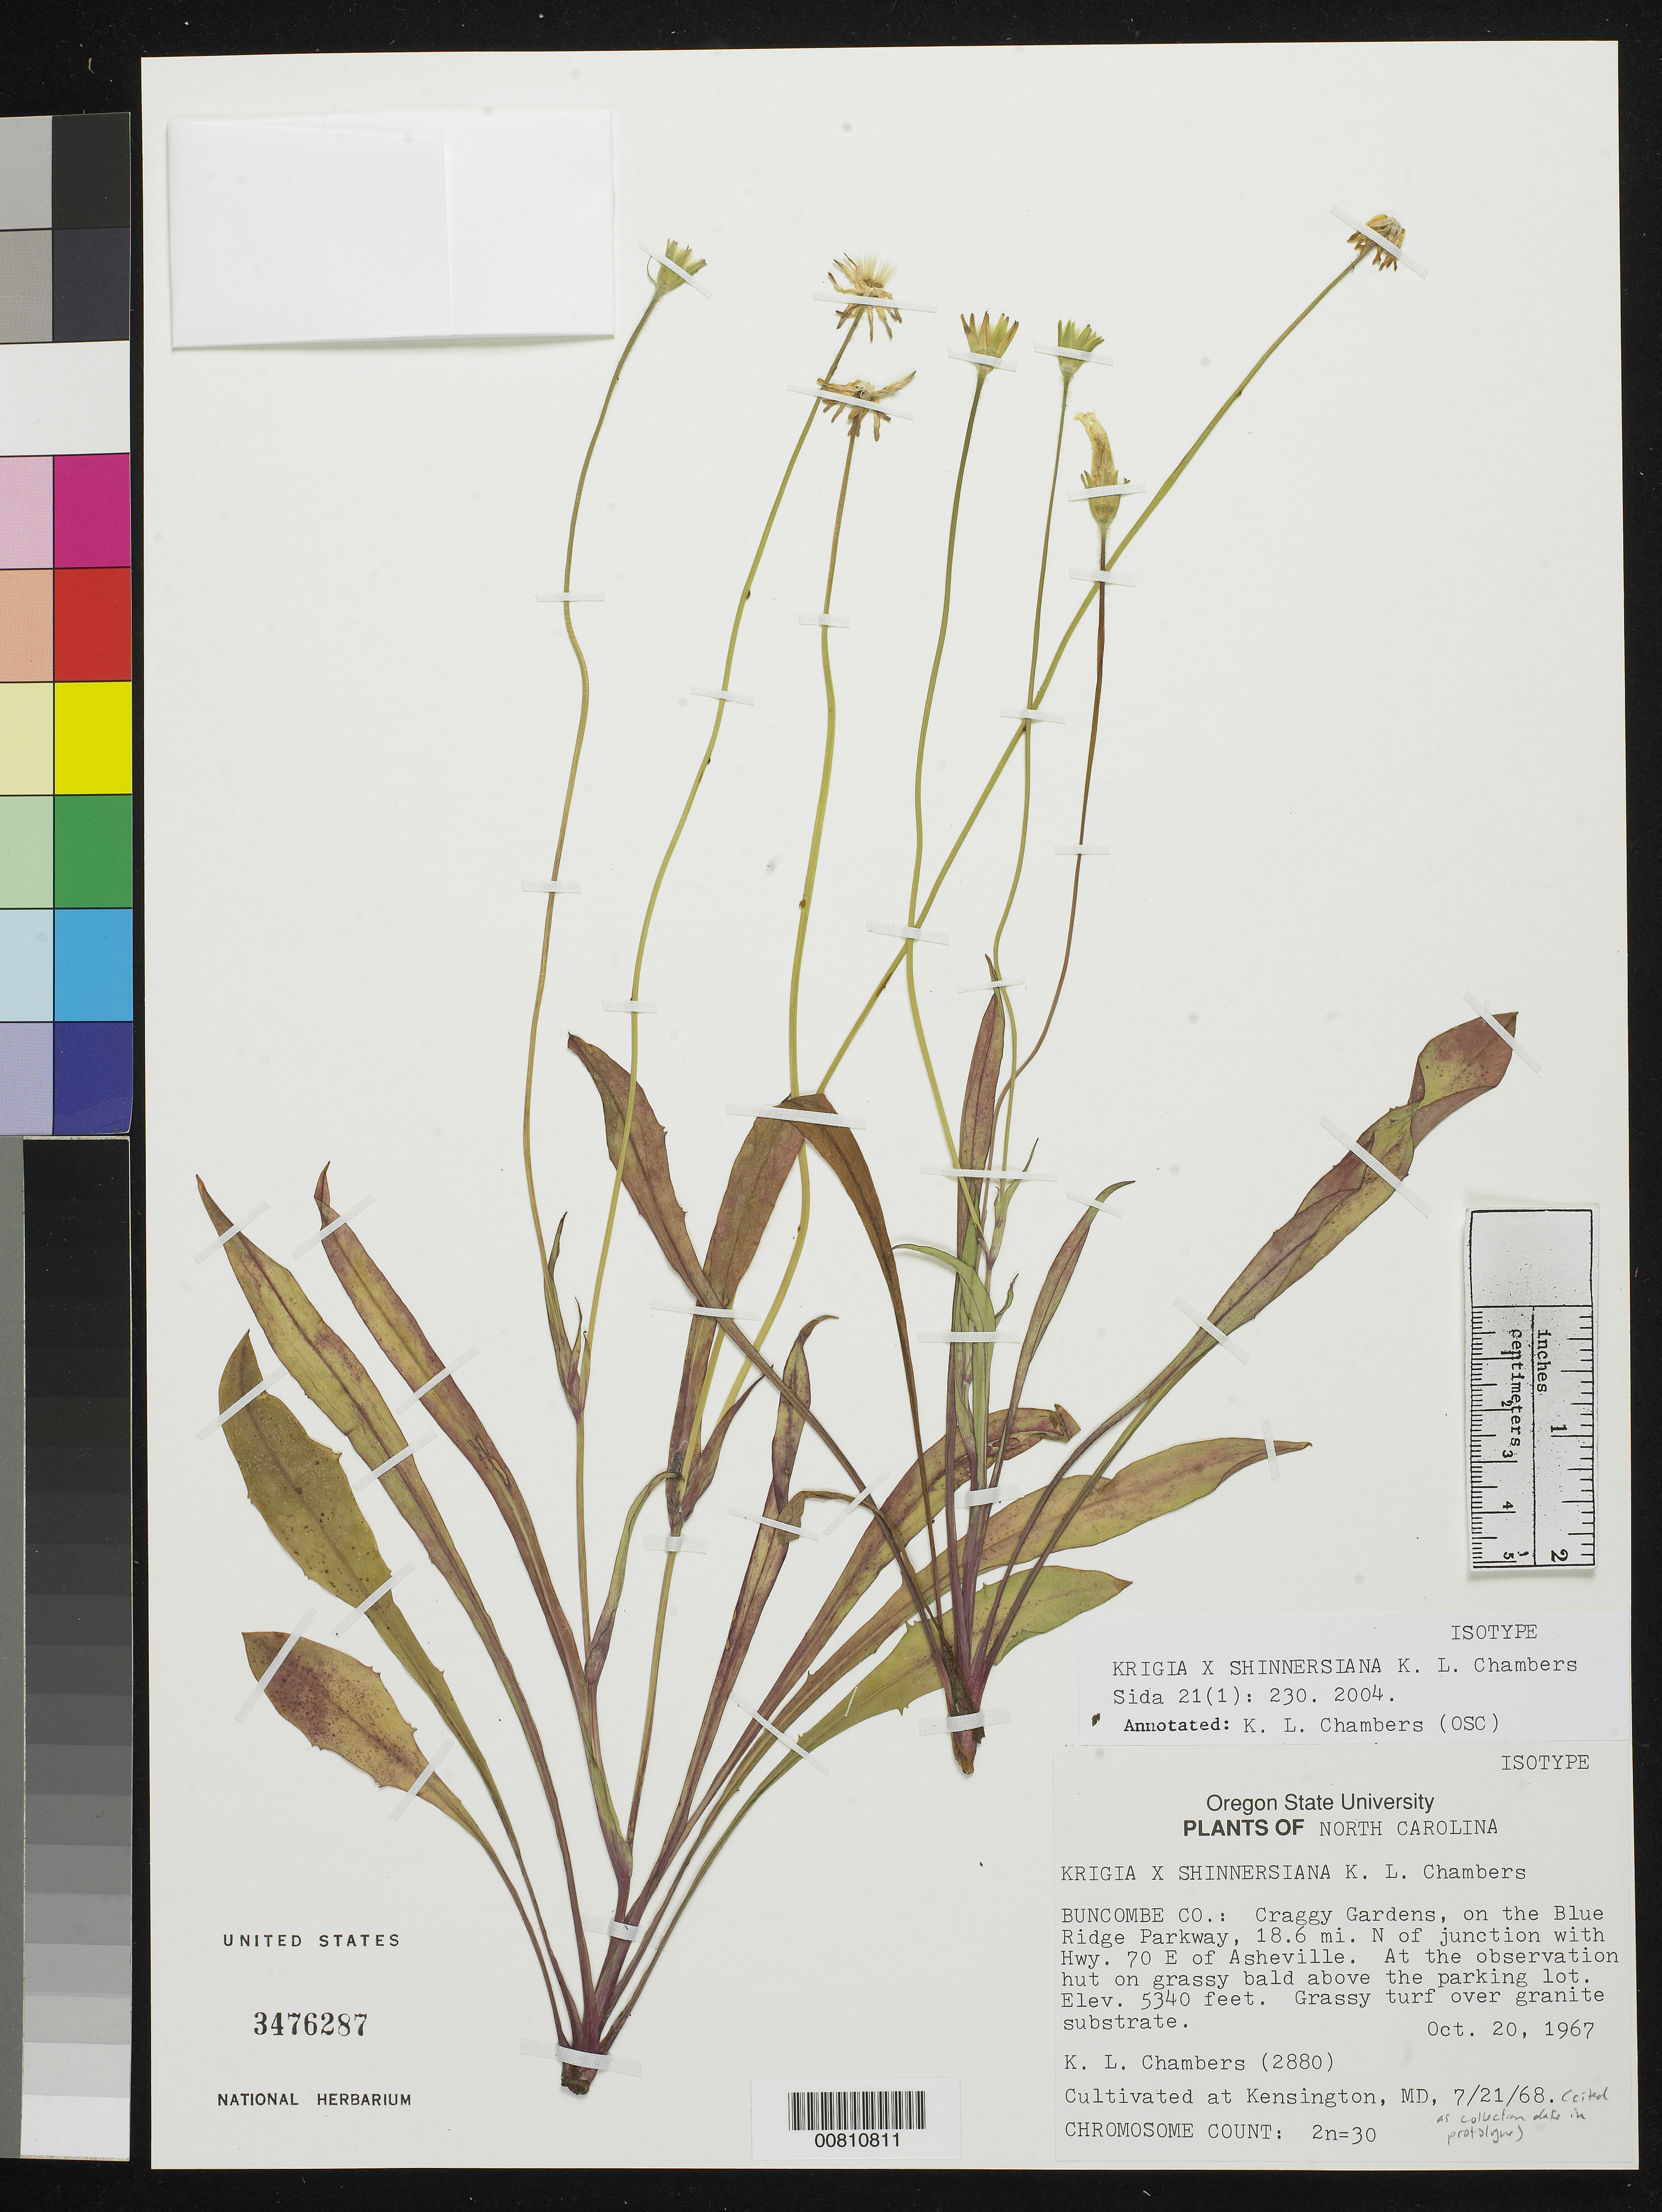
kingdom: Plantae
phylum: Tracheophyta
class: Magnoliopsida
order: Asterales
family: Asteraceae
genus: Krigia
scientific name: Krigia x shinnersiana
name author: K.L. Chambers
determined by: Chambers, K. L.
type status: Isotype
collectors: K. L. Chambers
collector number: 2880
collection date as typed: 21 Jul 1968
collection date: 1968-07-21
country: United States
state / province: North Carolina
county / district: Buncombe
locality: Buncombe Co.: Craggy Gardens, on the Blue Ridge Parkway, 18.6 mi. N of junction with Hwy. 70 E of Asheville. At the observation hut on grasssy bald above the parking lot.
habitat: Grassy turf over granite substrate.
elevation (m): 1628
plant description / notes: Holotype at OSC. Parental taxa K. montana (Michx.) Nutt. and K. biflora (Walter) S.F. Blake.; Specimen apparently made from cultivation (not clear from protologue). Label, "Cultivated at Kensington, MD, 7/21/68" (this cited as collection date in protologue). Live material apparently collected Oct. 20, 1967 (this date also appearing on label).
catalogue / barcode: US 3476287